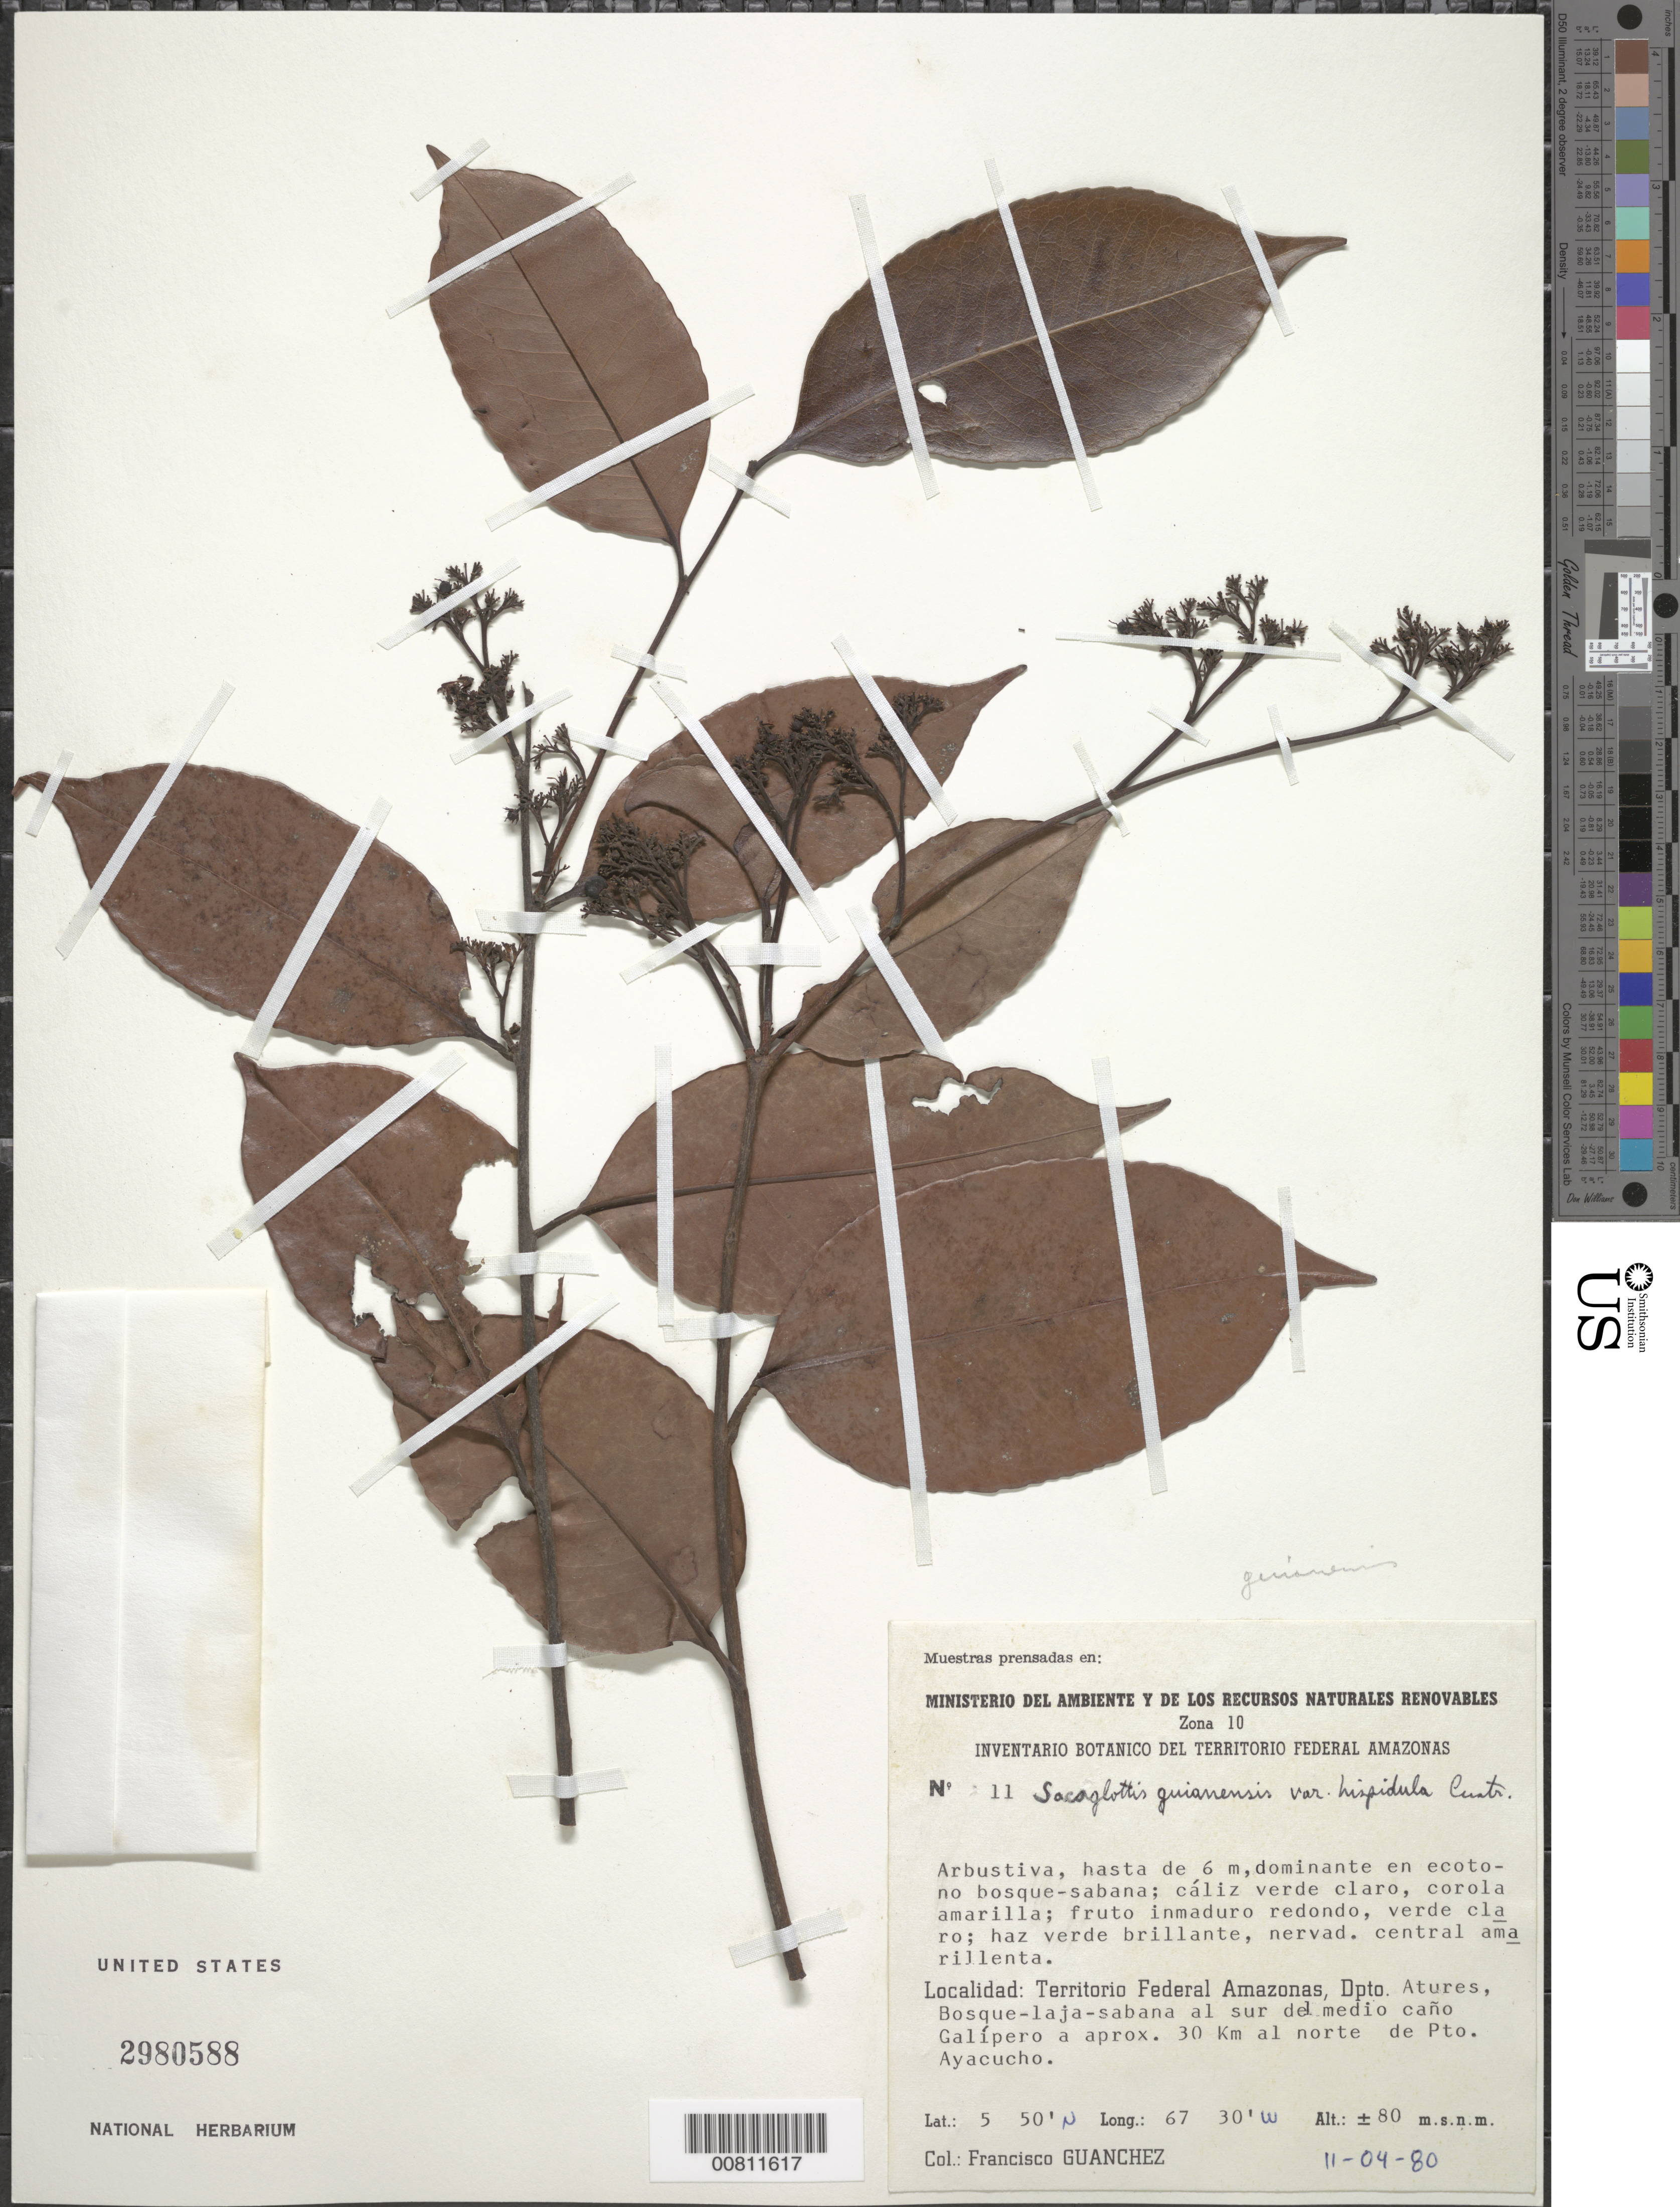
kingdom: Plantae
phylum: Tracheophyta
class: Magnoliopsida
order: Malpighiales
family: Humiriaceae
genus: Sacoglottis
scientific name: Sacoglottis guianensis var. hispidula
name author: Cuatrec.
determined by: Cuatrecasas, J.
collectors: F. Guánchez M.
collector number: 11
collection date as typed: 11-Apr-80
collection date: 1980-04-11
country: Venezuela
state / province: Amazonas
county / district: Atures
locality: Puerto Ayacucho, aprox. 30 km al N de, S del medio caño Galipero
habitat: Ecotono. Bosque-laja-sabana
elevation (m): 80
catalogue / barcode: US 2980588